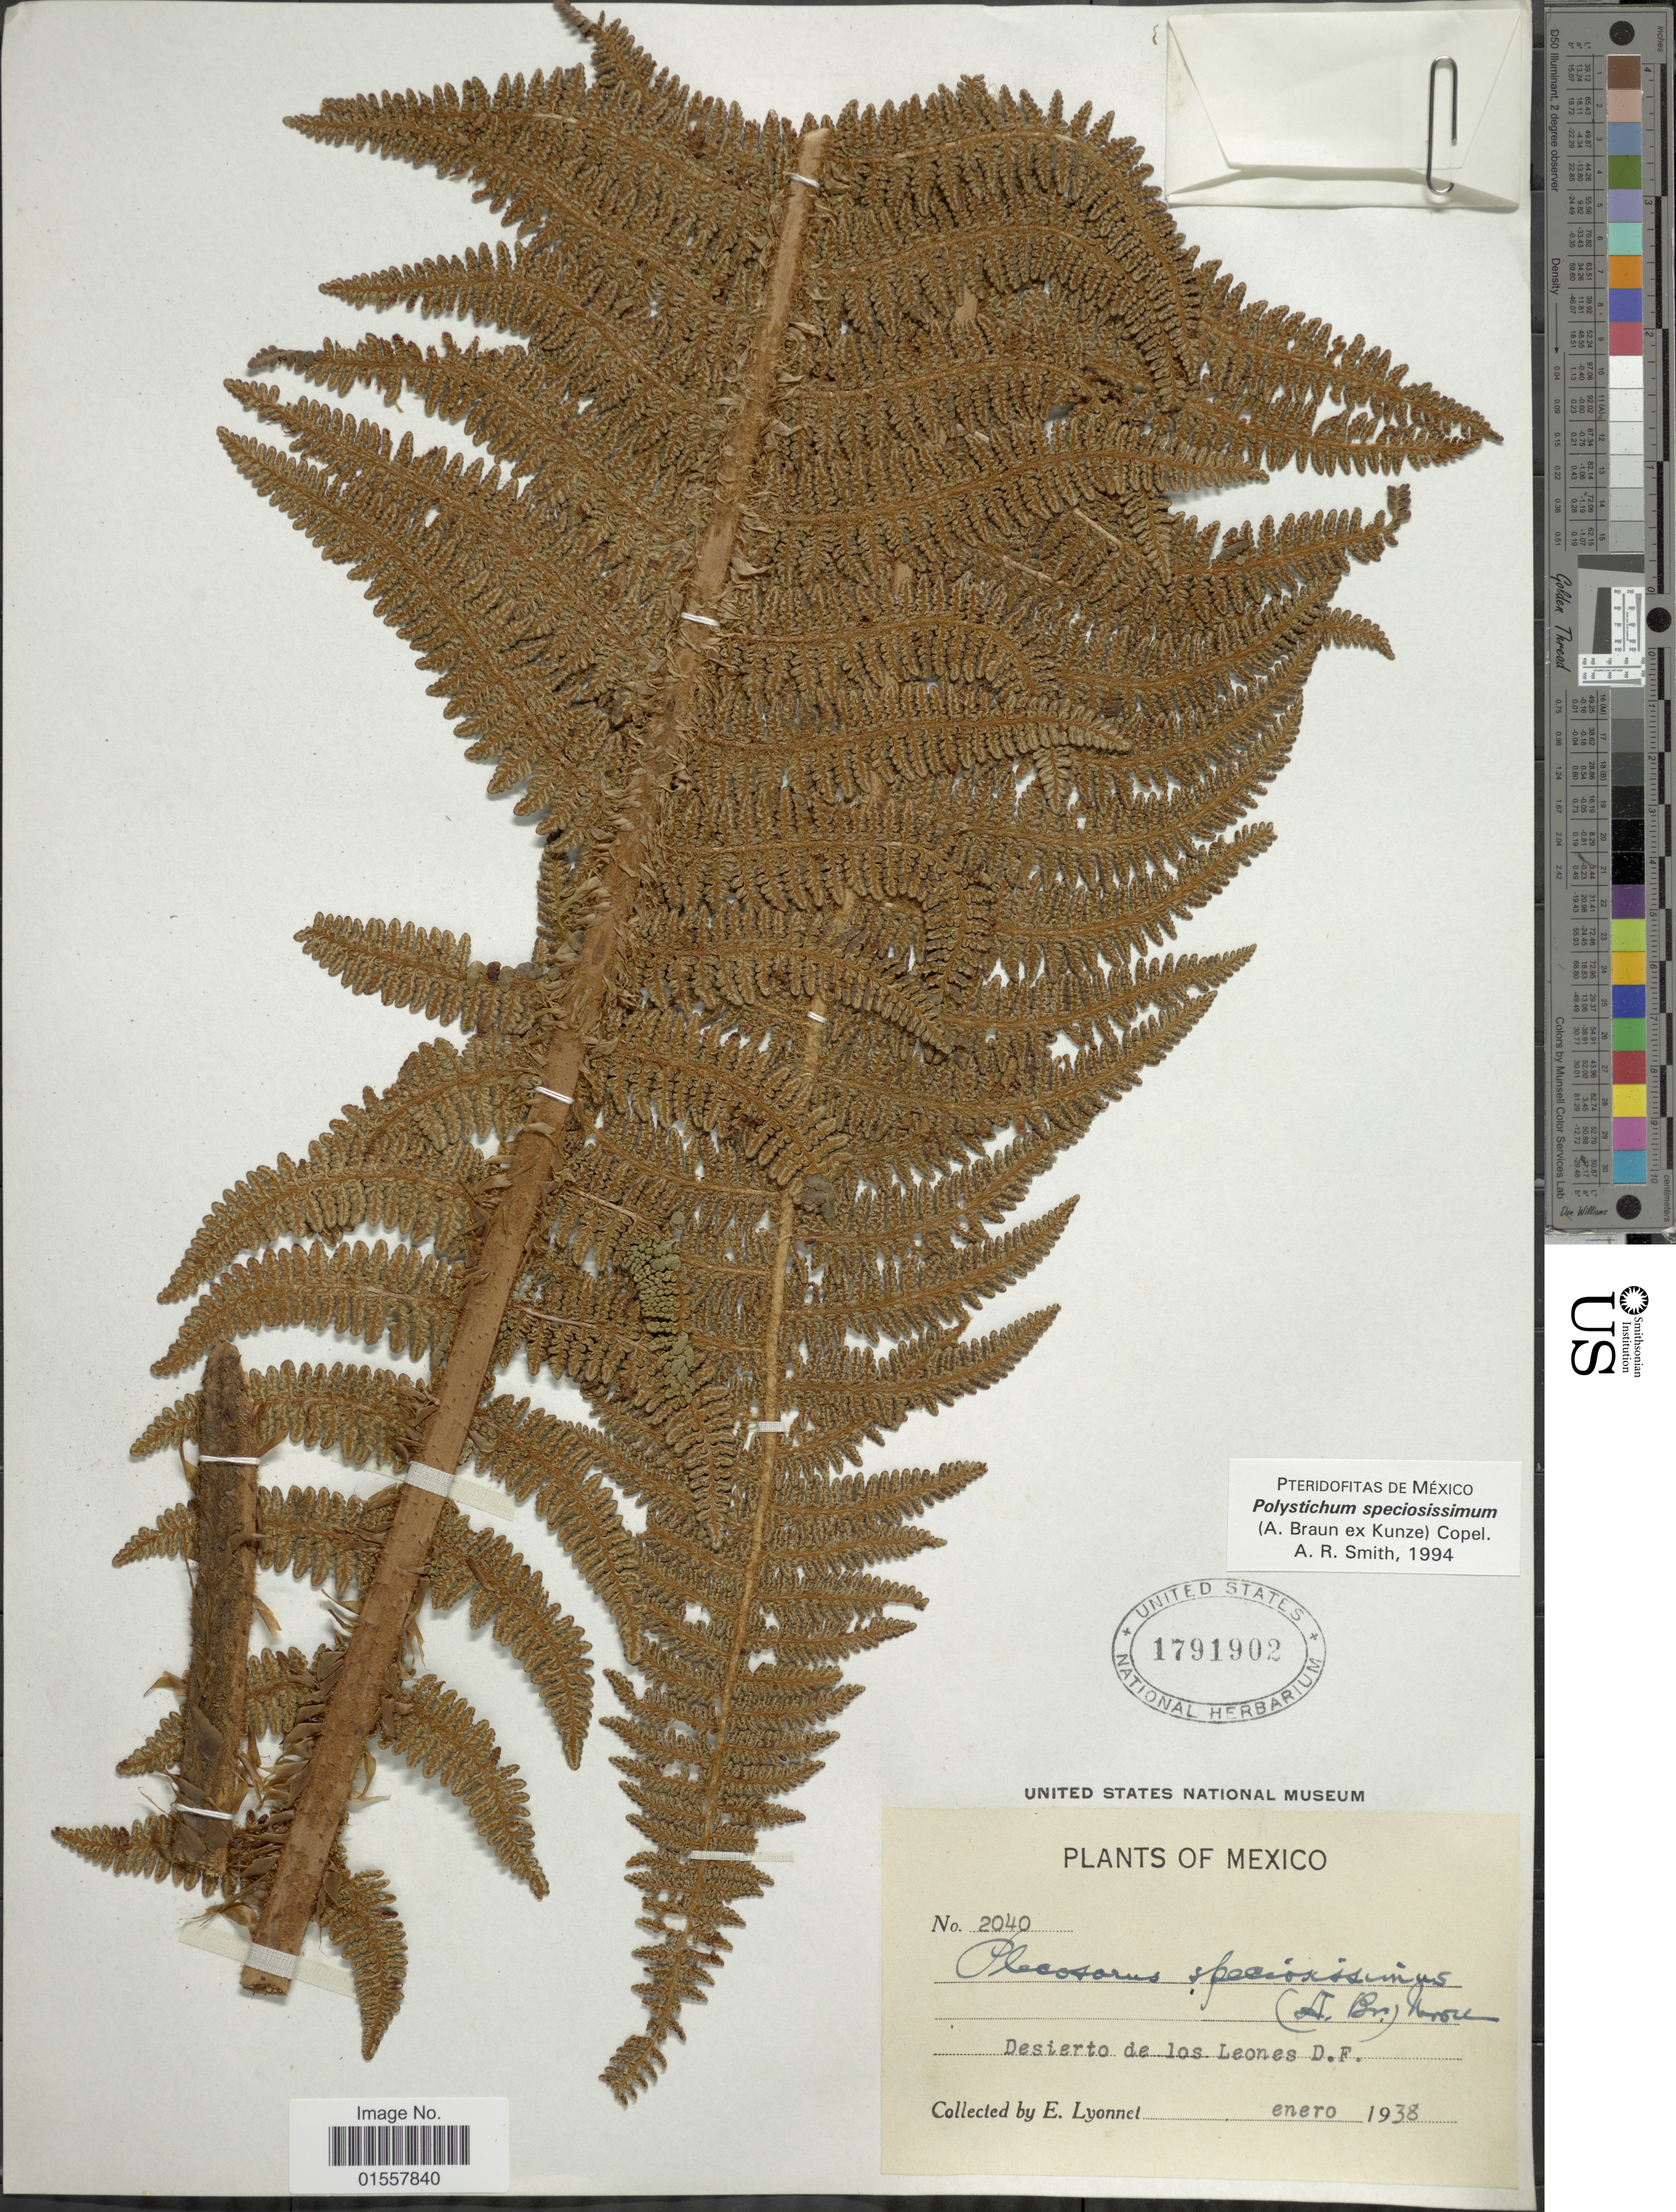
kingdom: Plantae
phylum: Tracheophyta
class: Polypodiopsida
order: Polypodiales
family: Dryopteridaceae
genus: Polystichum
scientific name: Polystichum speciosissimum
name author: (A. Braun ex Kunze) Copel.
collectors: E. Lyonnet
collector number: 2040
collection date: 1938-01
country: Mexico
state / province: Distrito Federal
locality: Desierto de los Leones, D. F.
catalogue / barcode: US 1791902